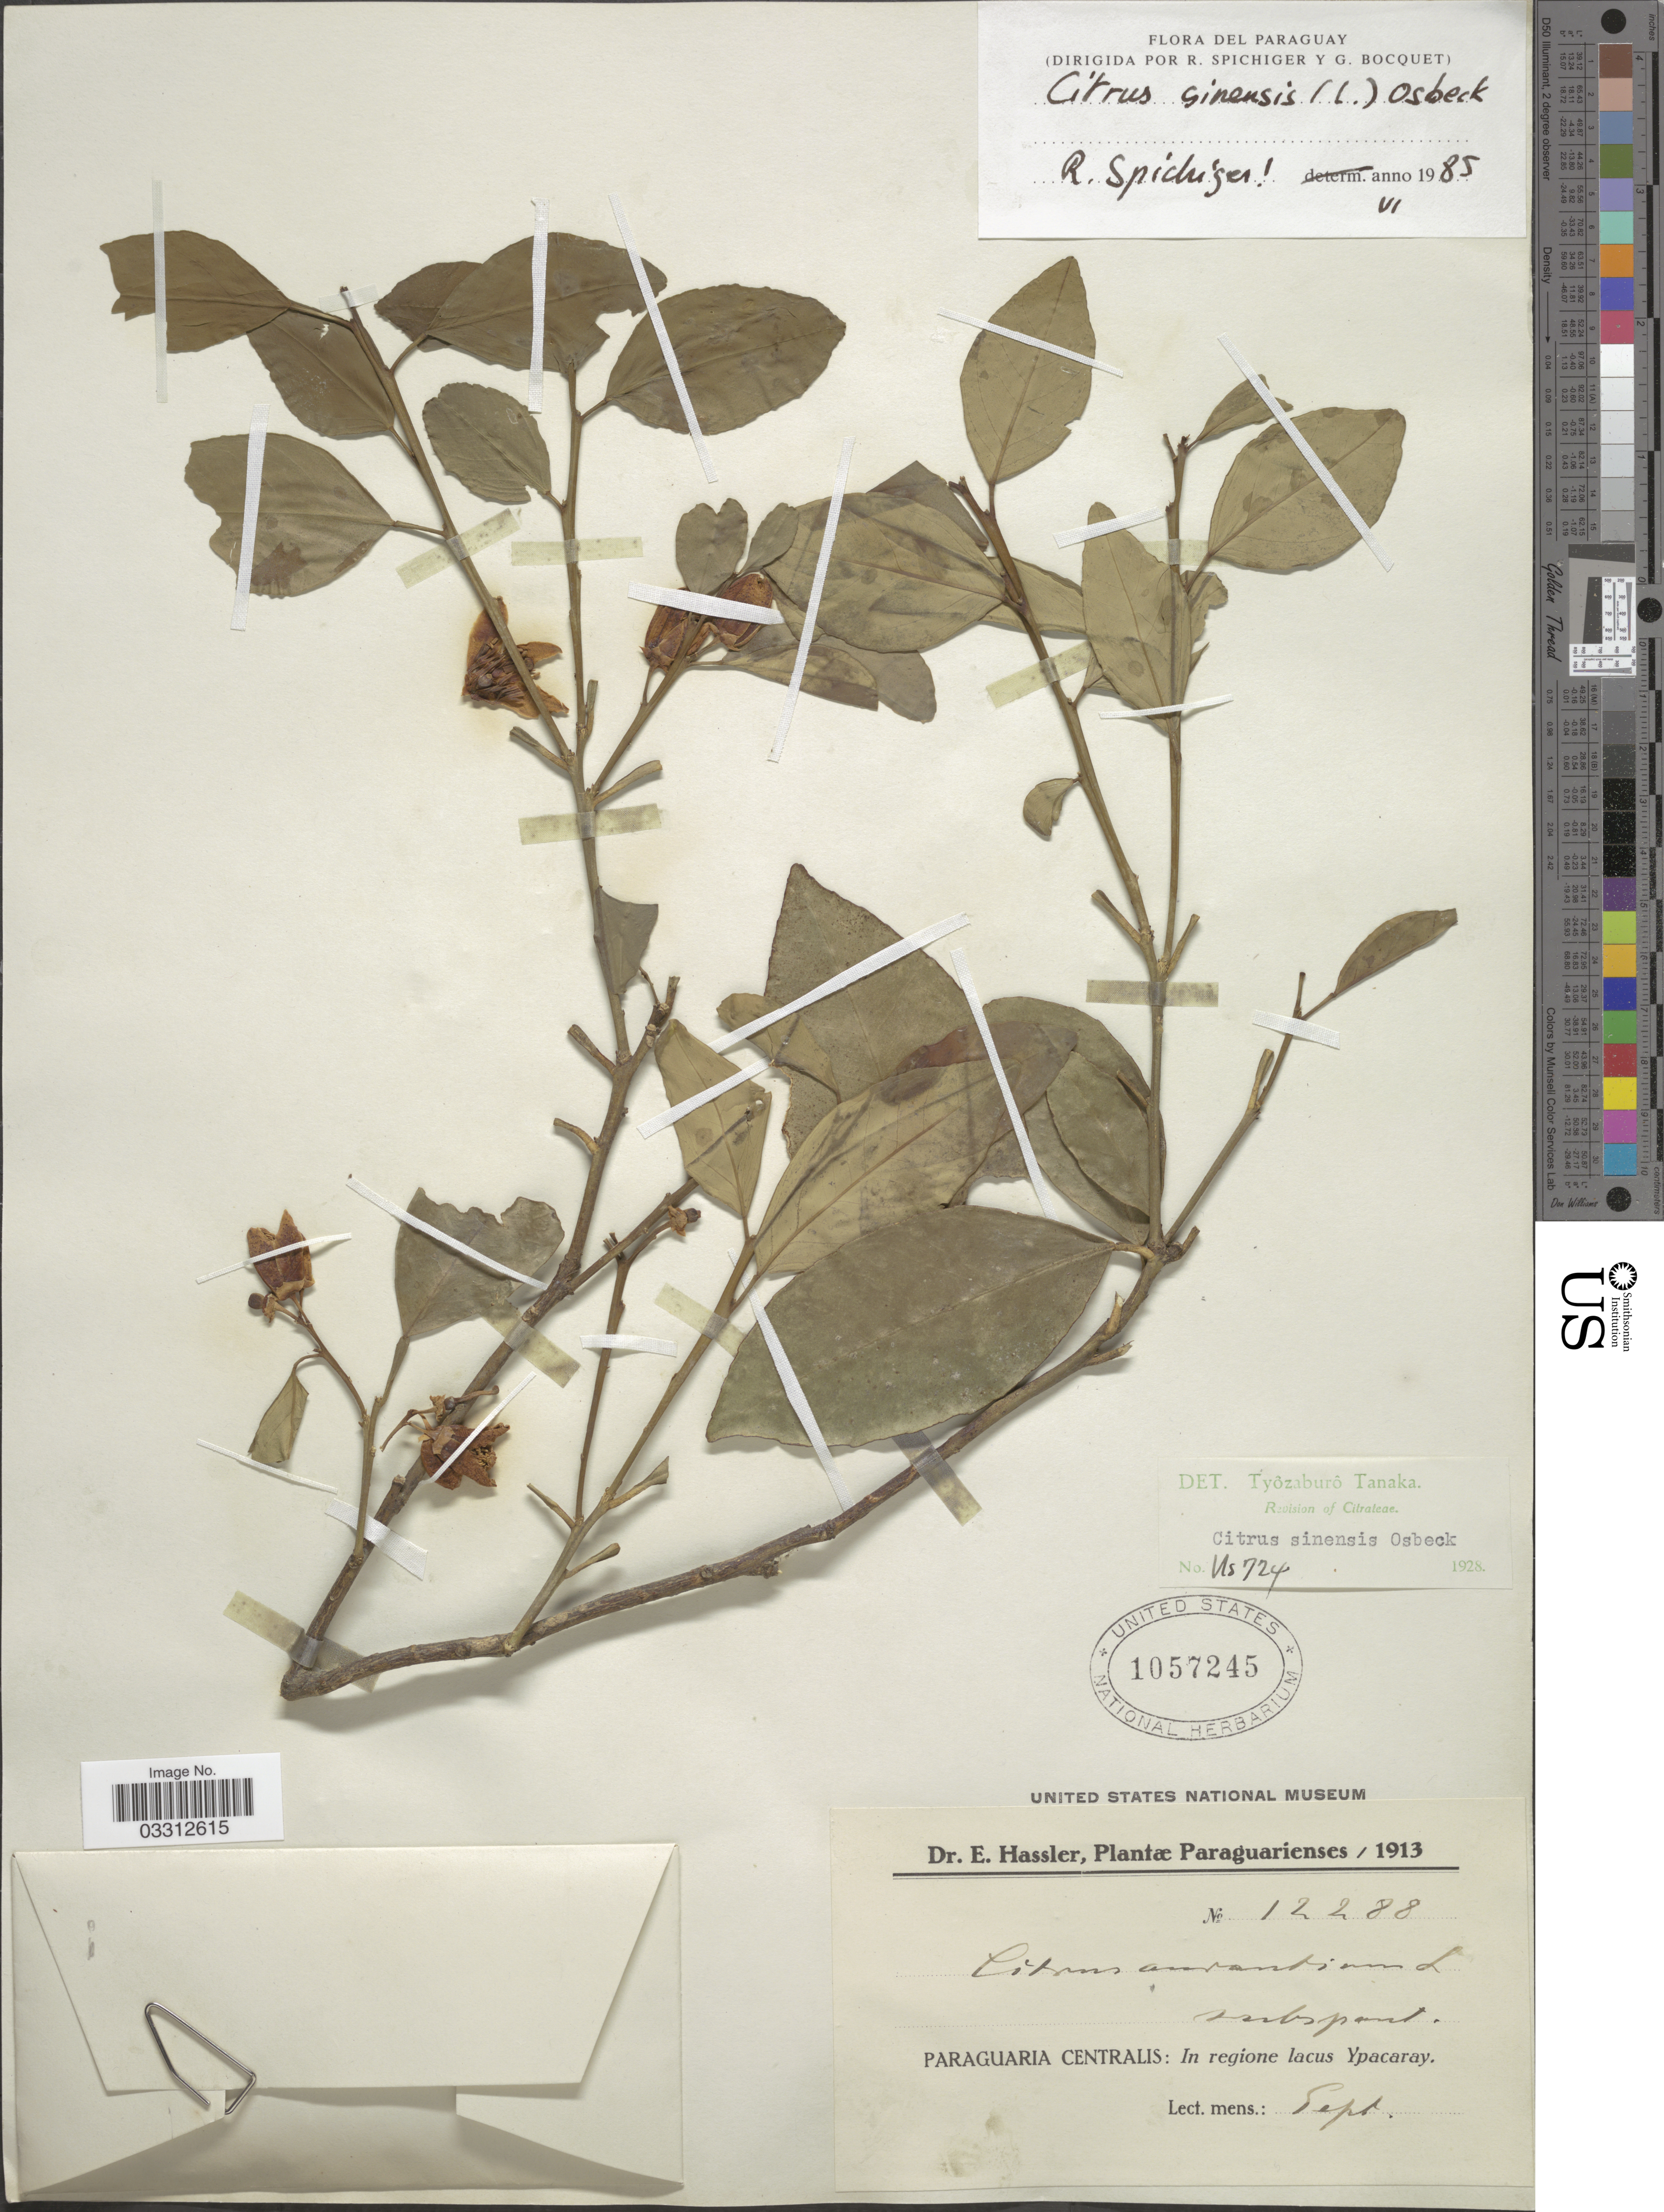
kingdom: Plantae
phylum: Tracheophyta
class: Magnoliopsida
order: Sapindales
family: Rutaceae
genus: Citrus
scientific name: Citrus x sinensis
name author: (L.) Osbeck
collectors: E. Hassler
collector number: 12288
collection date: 1913-09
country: Paraguay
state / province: Paraguari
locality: Paraguaria Centralis: In regione lacus Ypacaray.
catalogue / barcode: US 1057245